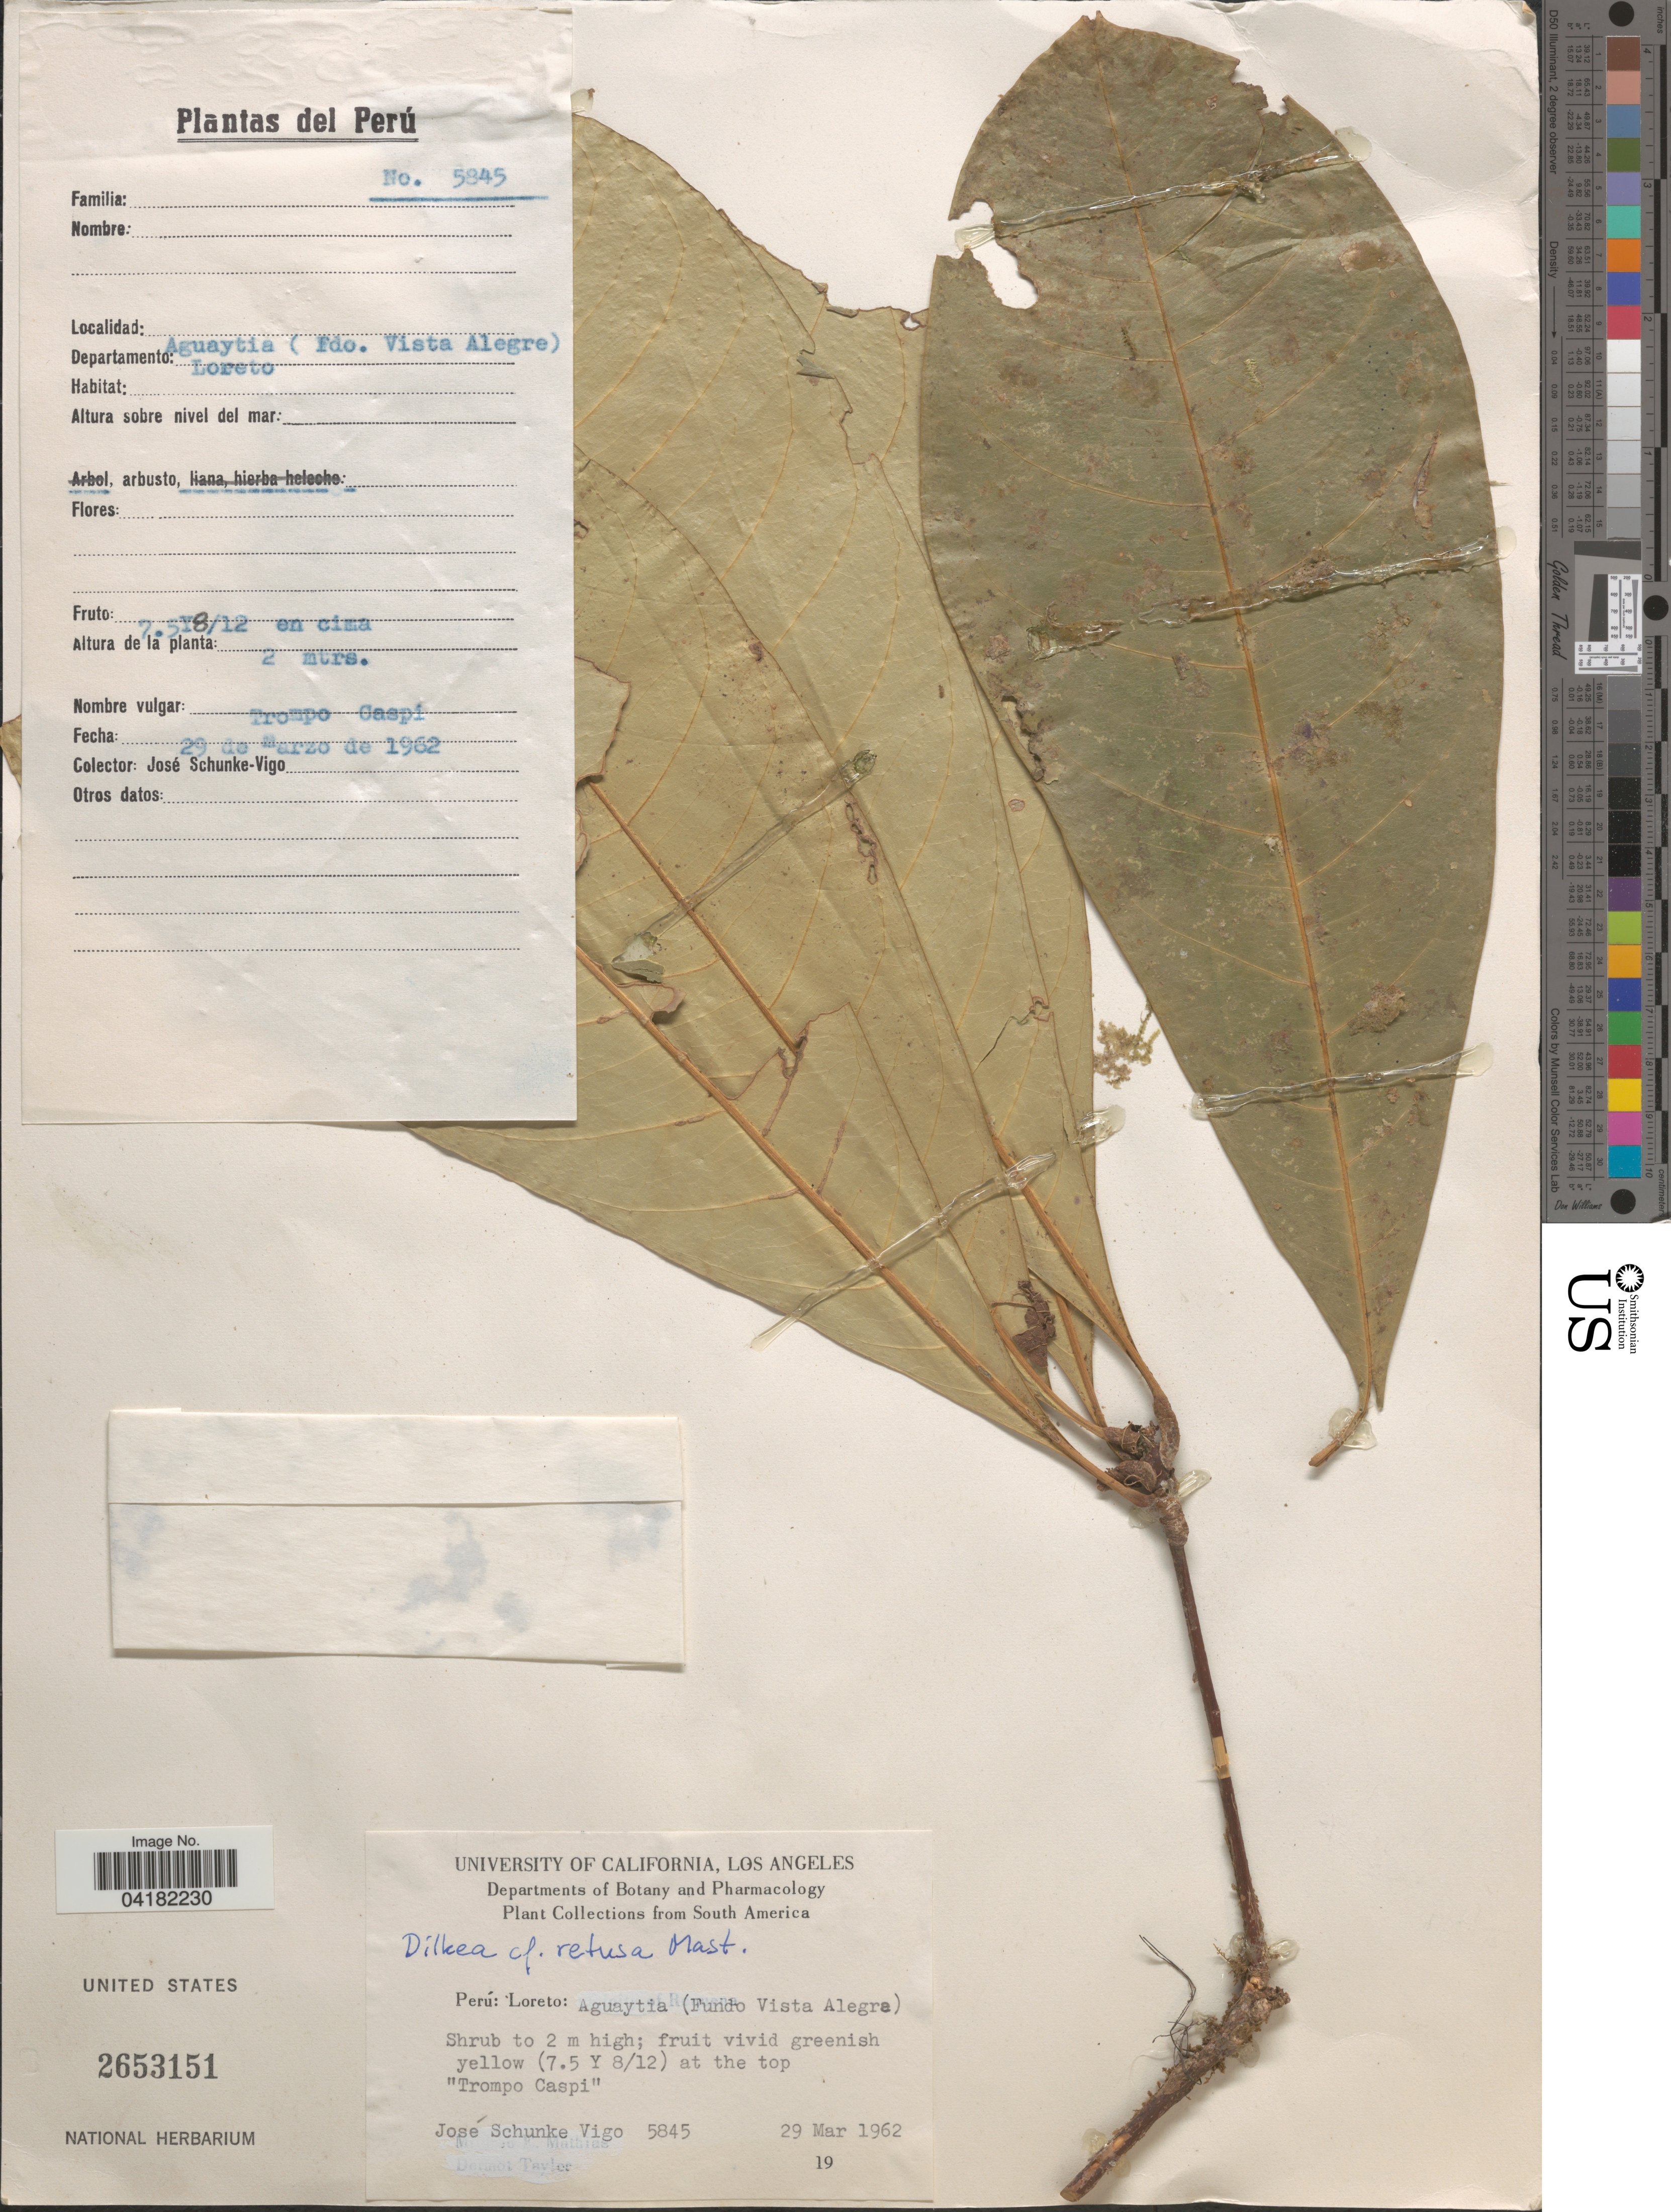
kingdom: Plantae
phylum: Tracheophyta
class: Magnoliopsida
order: Malpighiales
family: Passifloraceae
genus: Dilkea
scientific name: Dilkea retusa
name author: Mast.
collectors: J. Schunke Vigo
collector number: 5845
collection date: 1962-03-29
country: Peru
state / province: Loreto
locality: Aguaytia (Fundo Vista Alegre)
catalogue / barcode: US 2653151